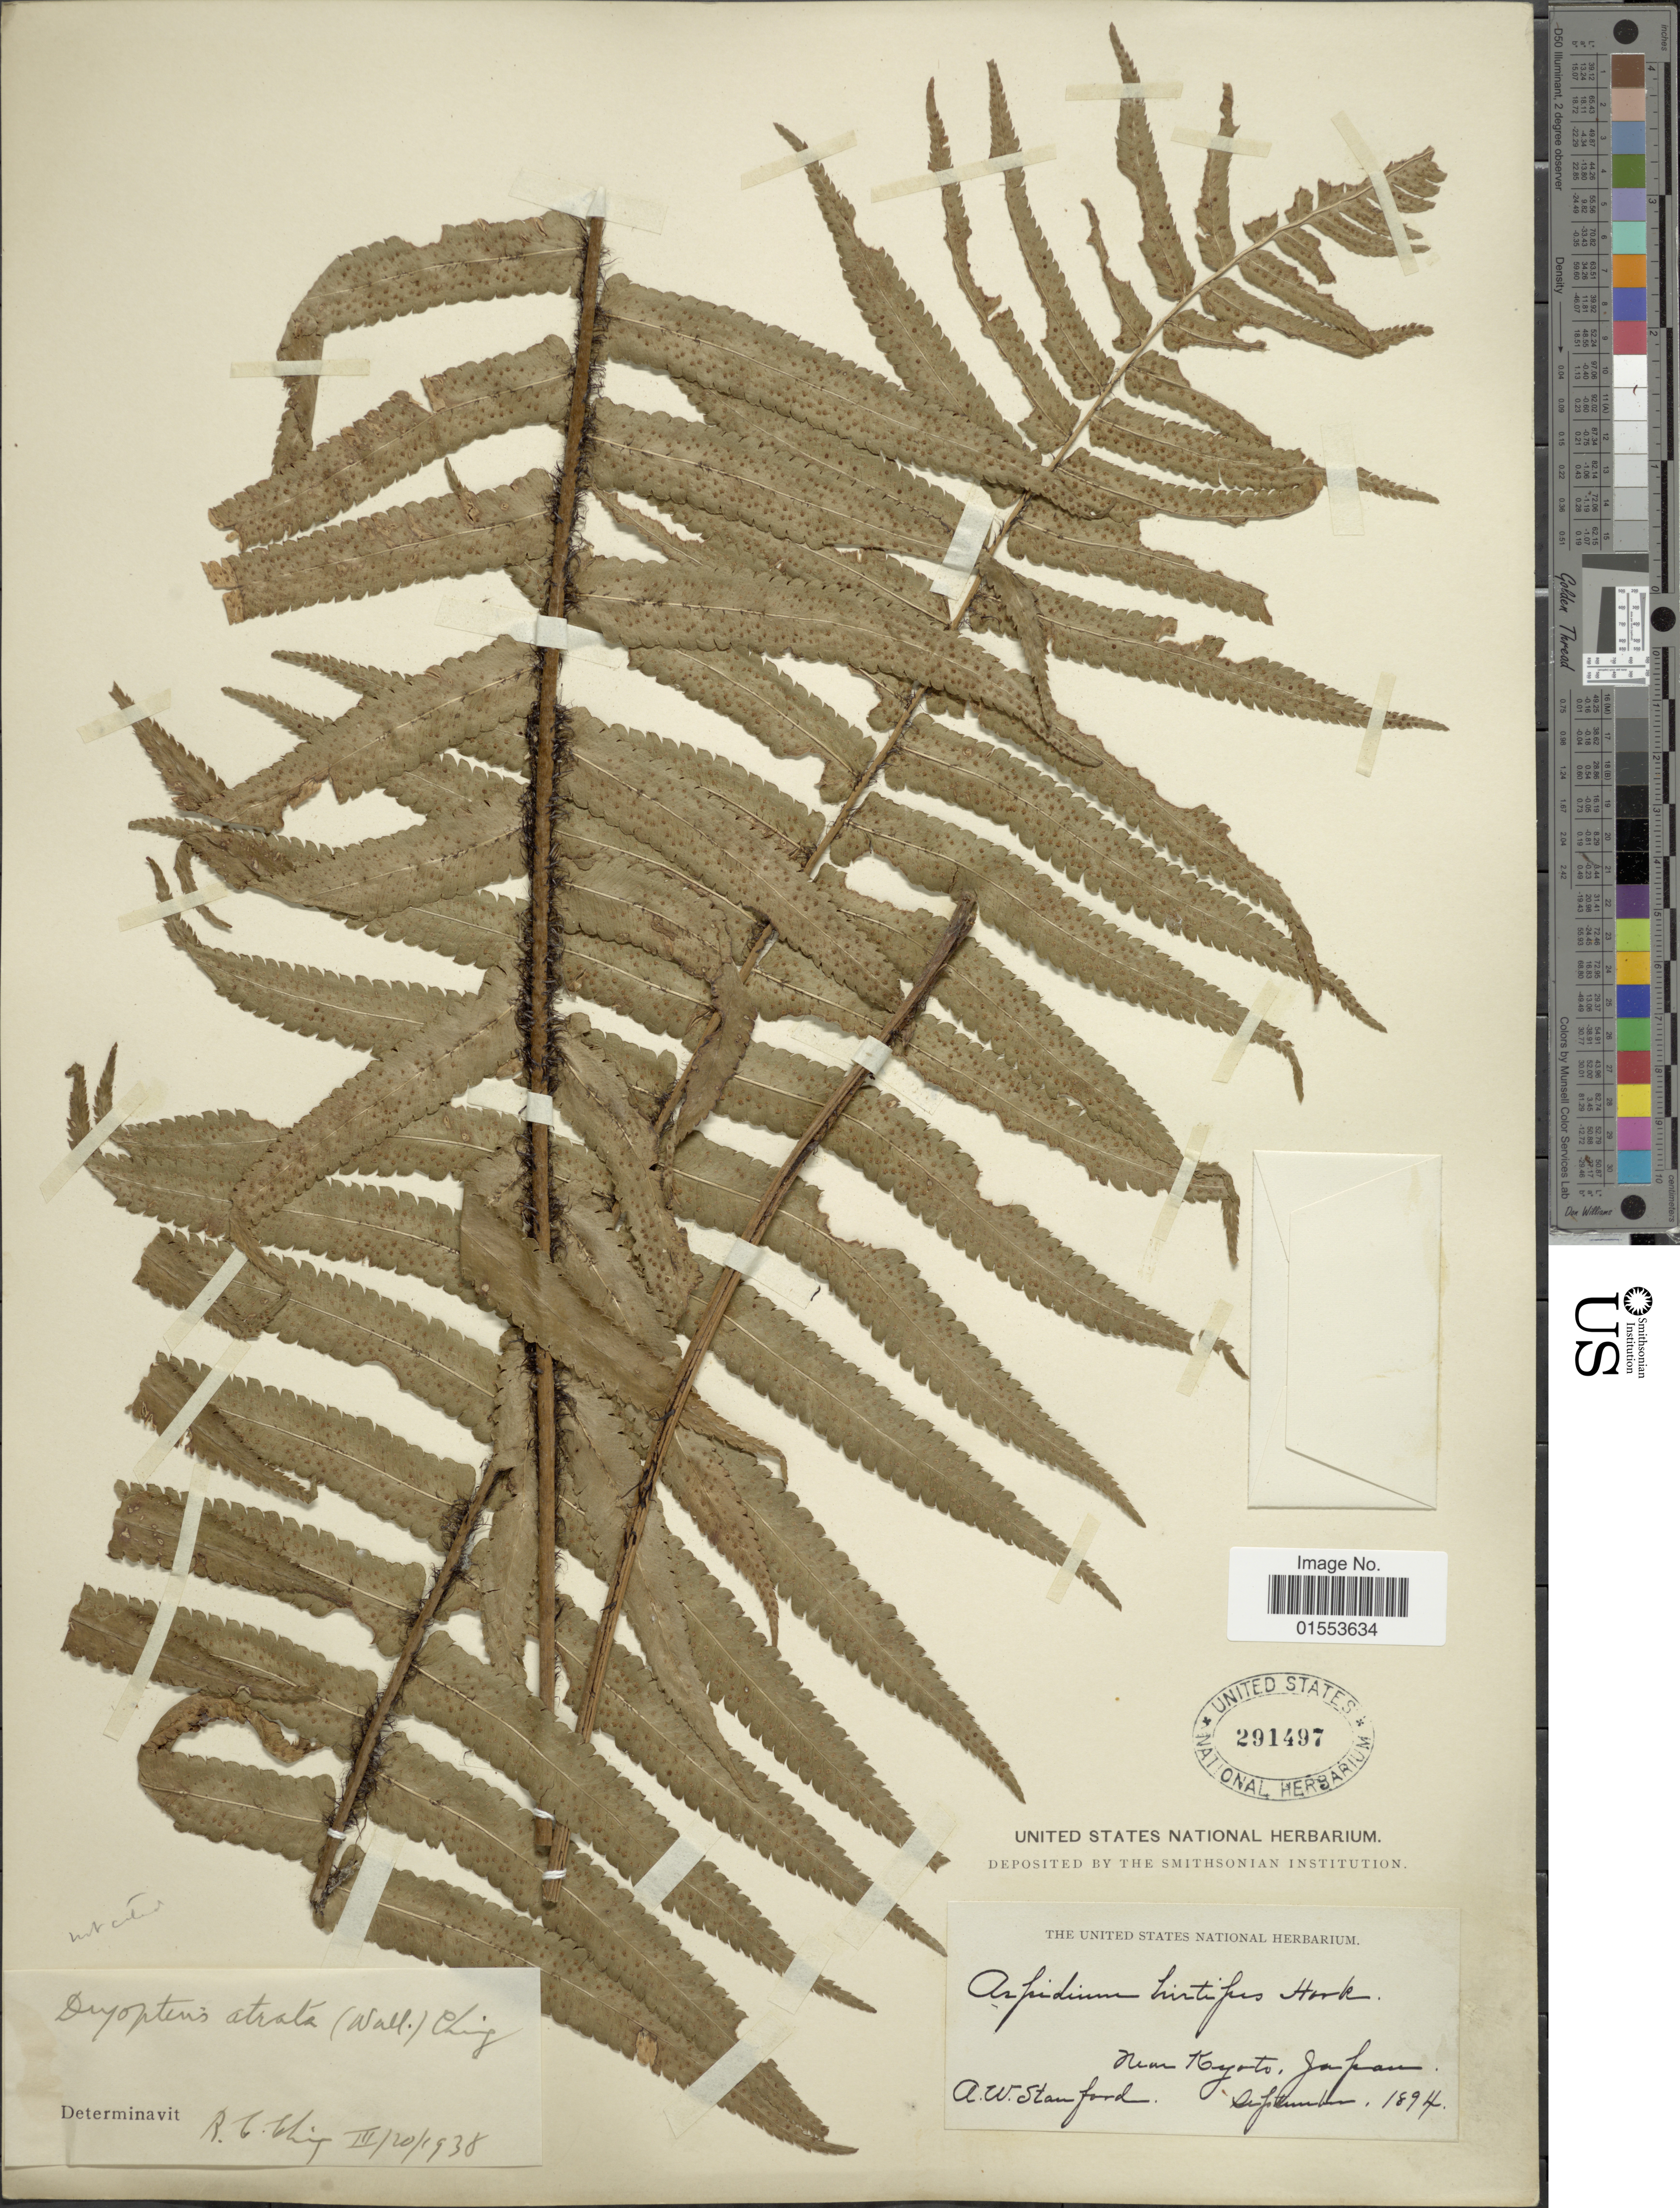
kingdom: Plantae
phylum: Tracheophyta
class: Polypodiopsida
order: Polypodiales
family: Dryopteridaceae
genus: Dryopteris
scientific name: Dryopteris atrata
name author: (Wall. ex Kunze) Ching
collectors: A. Stanford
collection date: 1894-09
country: Japan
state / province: Kyoto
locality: Near Kyoto, Japan.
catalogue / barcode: US 291497